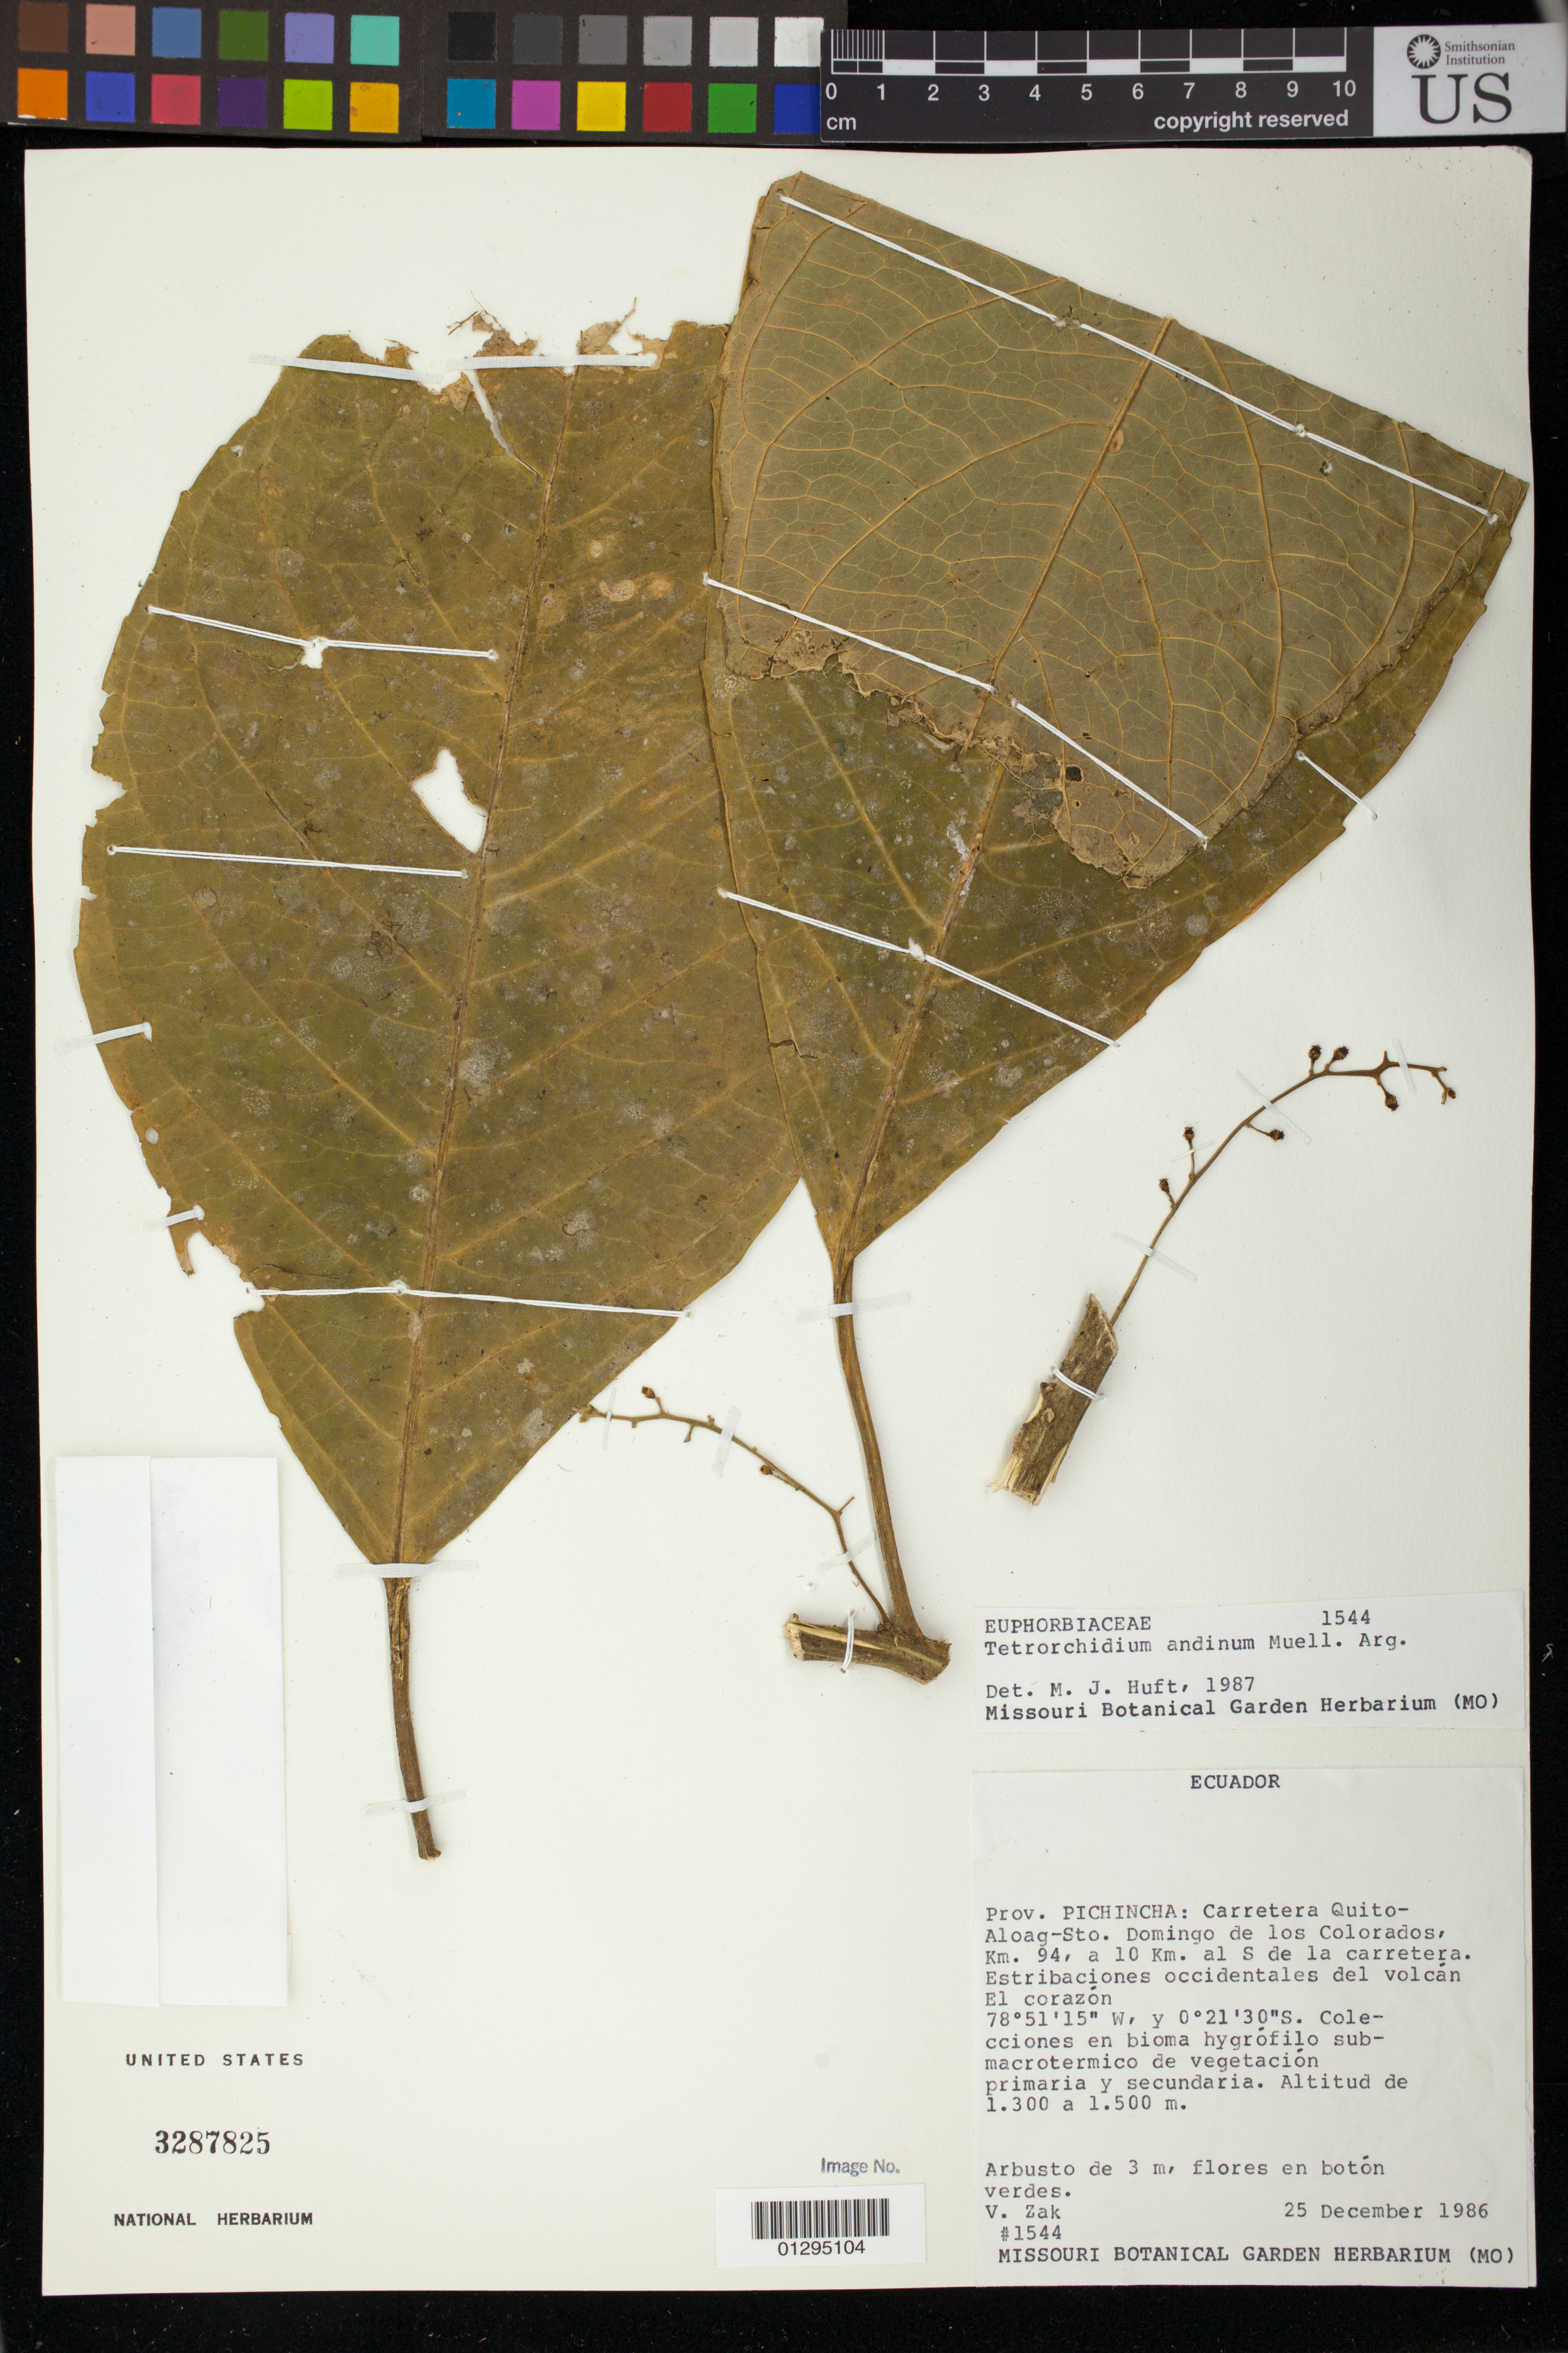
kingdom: Plantae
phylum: Tracheophyta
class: Magnoliopsida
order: Malpighiales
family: Euphorbiaceae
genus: Tetrorchidium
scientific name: Tetrorchidium andinum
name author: Müll. Arg.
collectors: V. Zak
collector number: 1544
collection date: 1986-12-25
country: Ecuador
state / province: Pichincha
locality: Carretera Quito-Aloag-Sto. Domingo de los Colorados, km 94, a 10 km al S. de la carretera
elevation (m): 1300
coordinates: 0°21'30"S, 78°51'15"W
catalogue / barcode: US 3287825